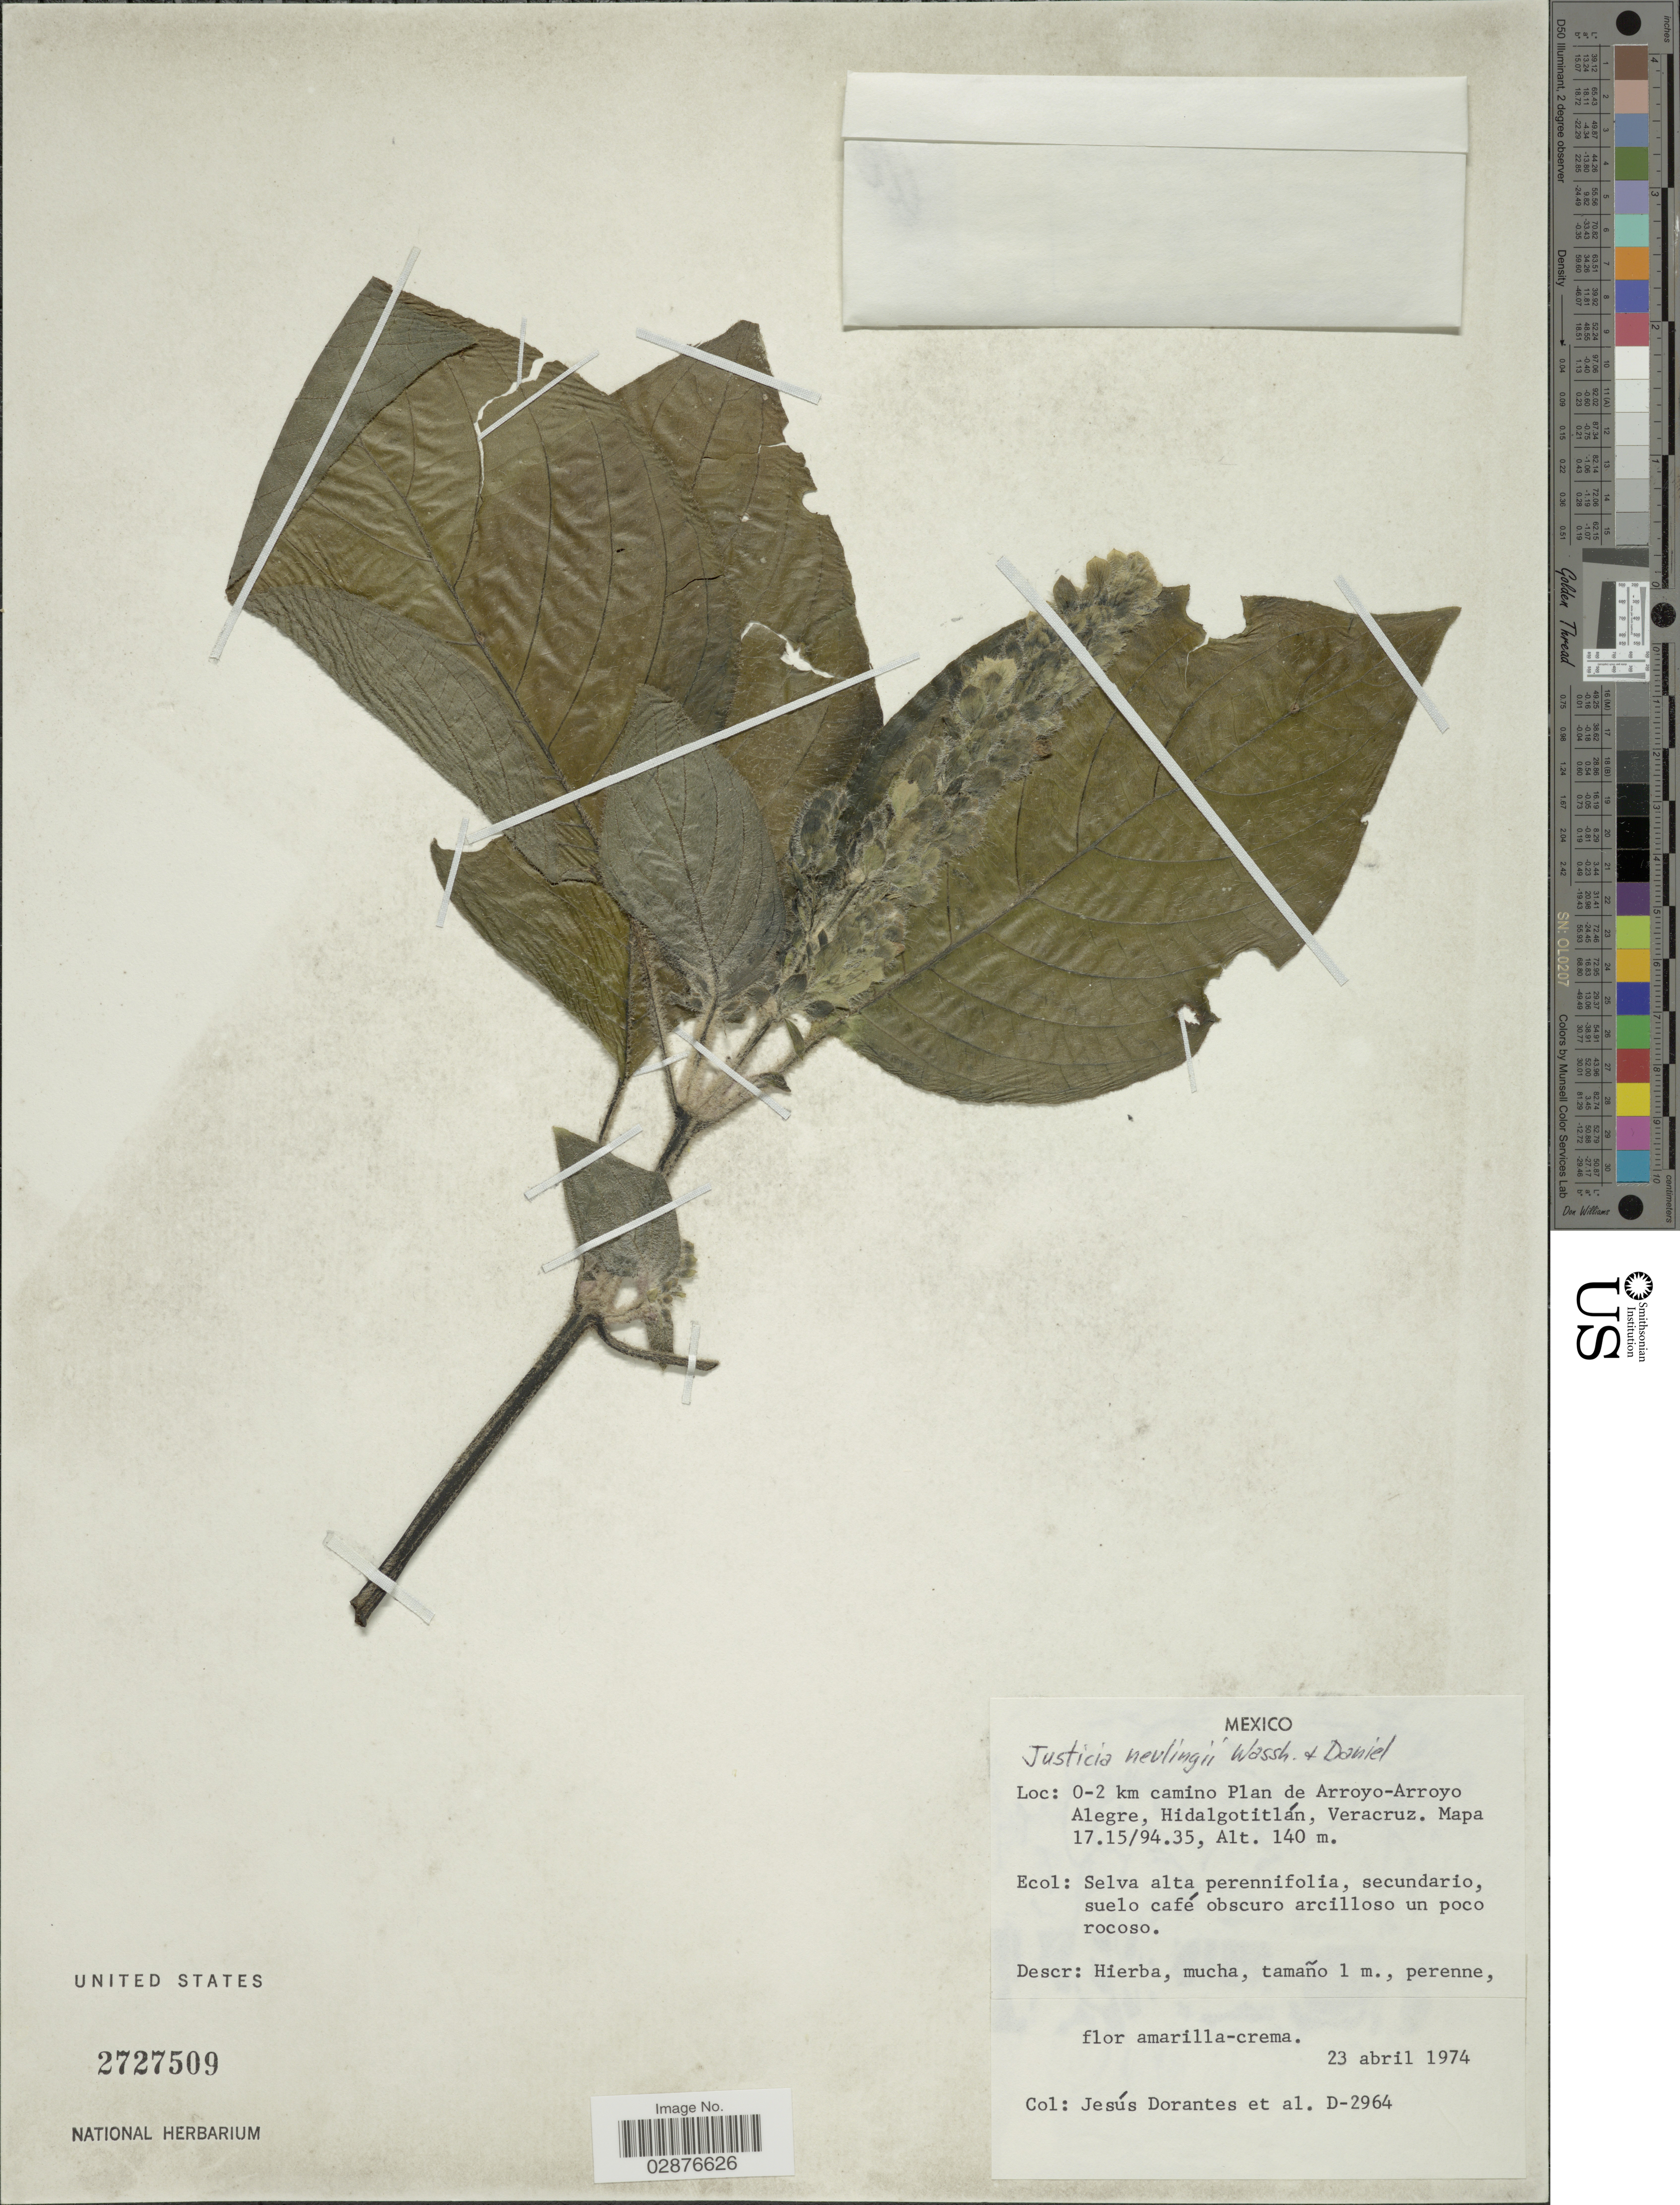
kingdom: Plantae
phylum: Tracheophyta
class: Magnoliopsida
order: Lamiales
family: Acanthaceae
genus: Justicia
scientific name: Justicia nevlingii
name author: Wassh. & T.F. Daniel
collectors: J. Dorantes & et al.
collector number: D-2964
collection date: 1974-04-23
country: Mexico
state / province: Veracruz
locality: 0-2 km camino Plan de Arroyo-Arroyo Alegre, Hidalgotitlán, Veracruz. Mapa.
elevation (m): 140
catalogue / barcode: US 2727509